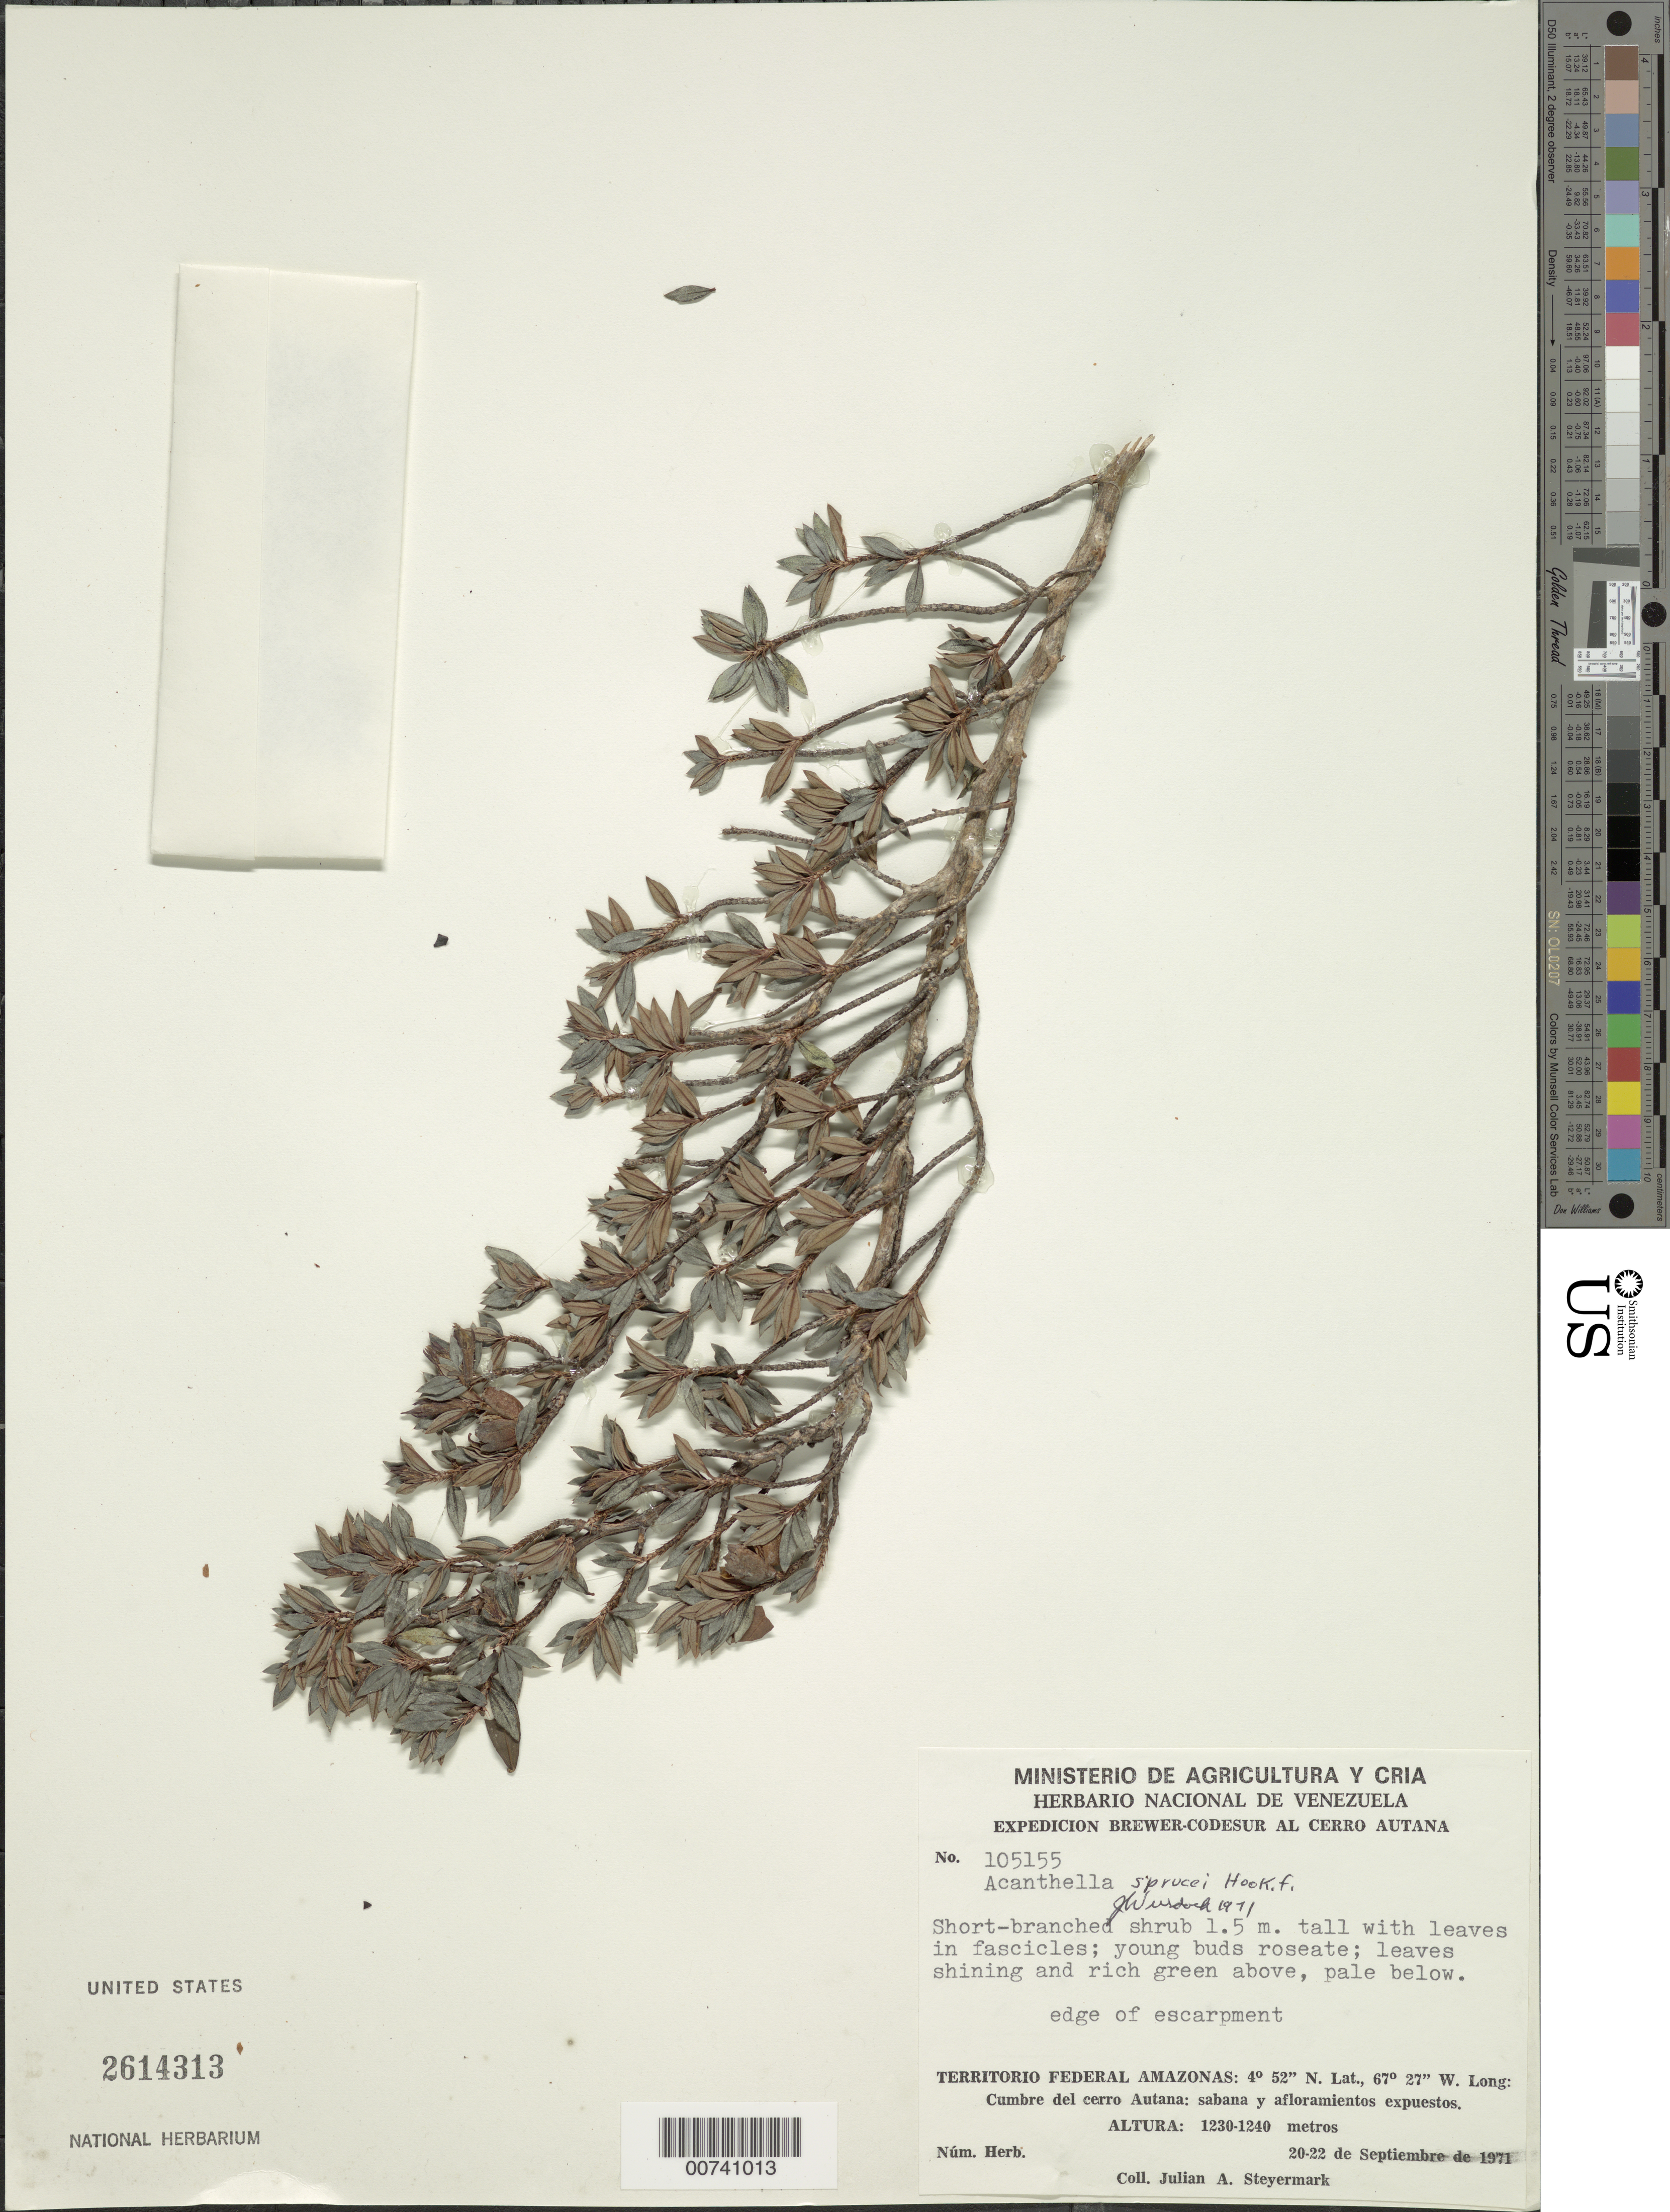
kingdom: Plantae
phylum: Tracheophyta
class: Magnoliopsida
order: Myrtales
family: Melastomataceae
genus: Acanthella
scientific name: Acanthella sprucei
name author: Benth. & Hook. f.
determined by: Wurdack, John J., (US), US (UNITED STATES)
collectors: J. Steyermark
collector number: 105155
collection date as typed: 20-Sep-71 to 22-Sep-71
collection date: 1971-09-20/1971-09-22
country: Venezuela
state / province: Amazonas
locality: Cerro Autana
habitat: Edge of escarpment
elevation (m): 1230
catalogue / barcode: US 2614313